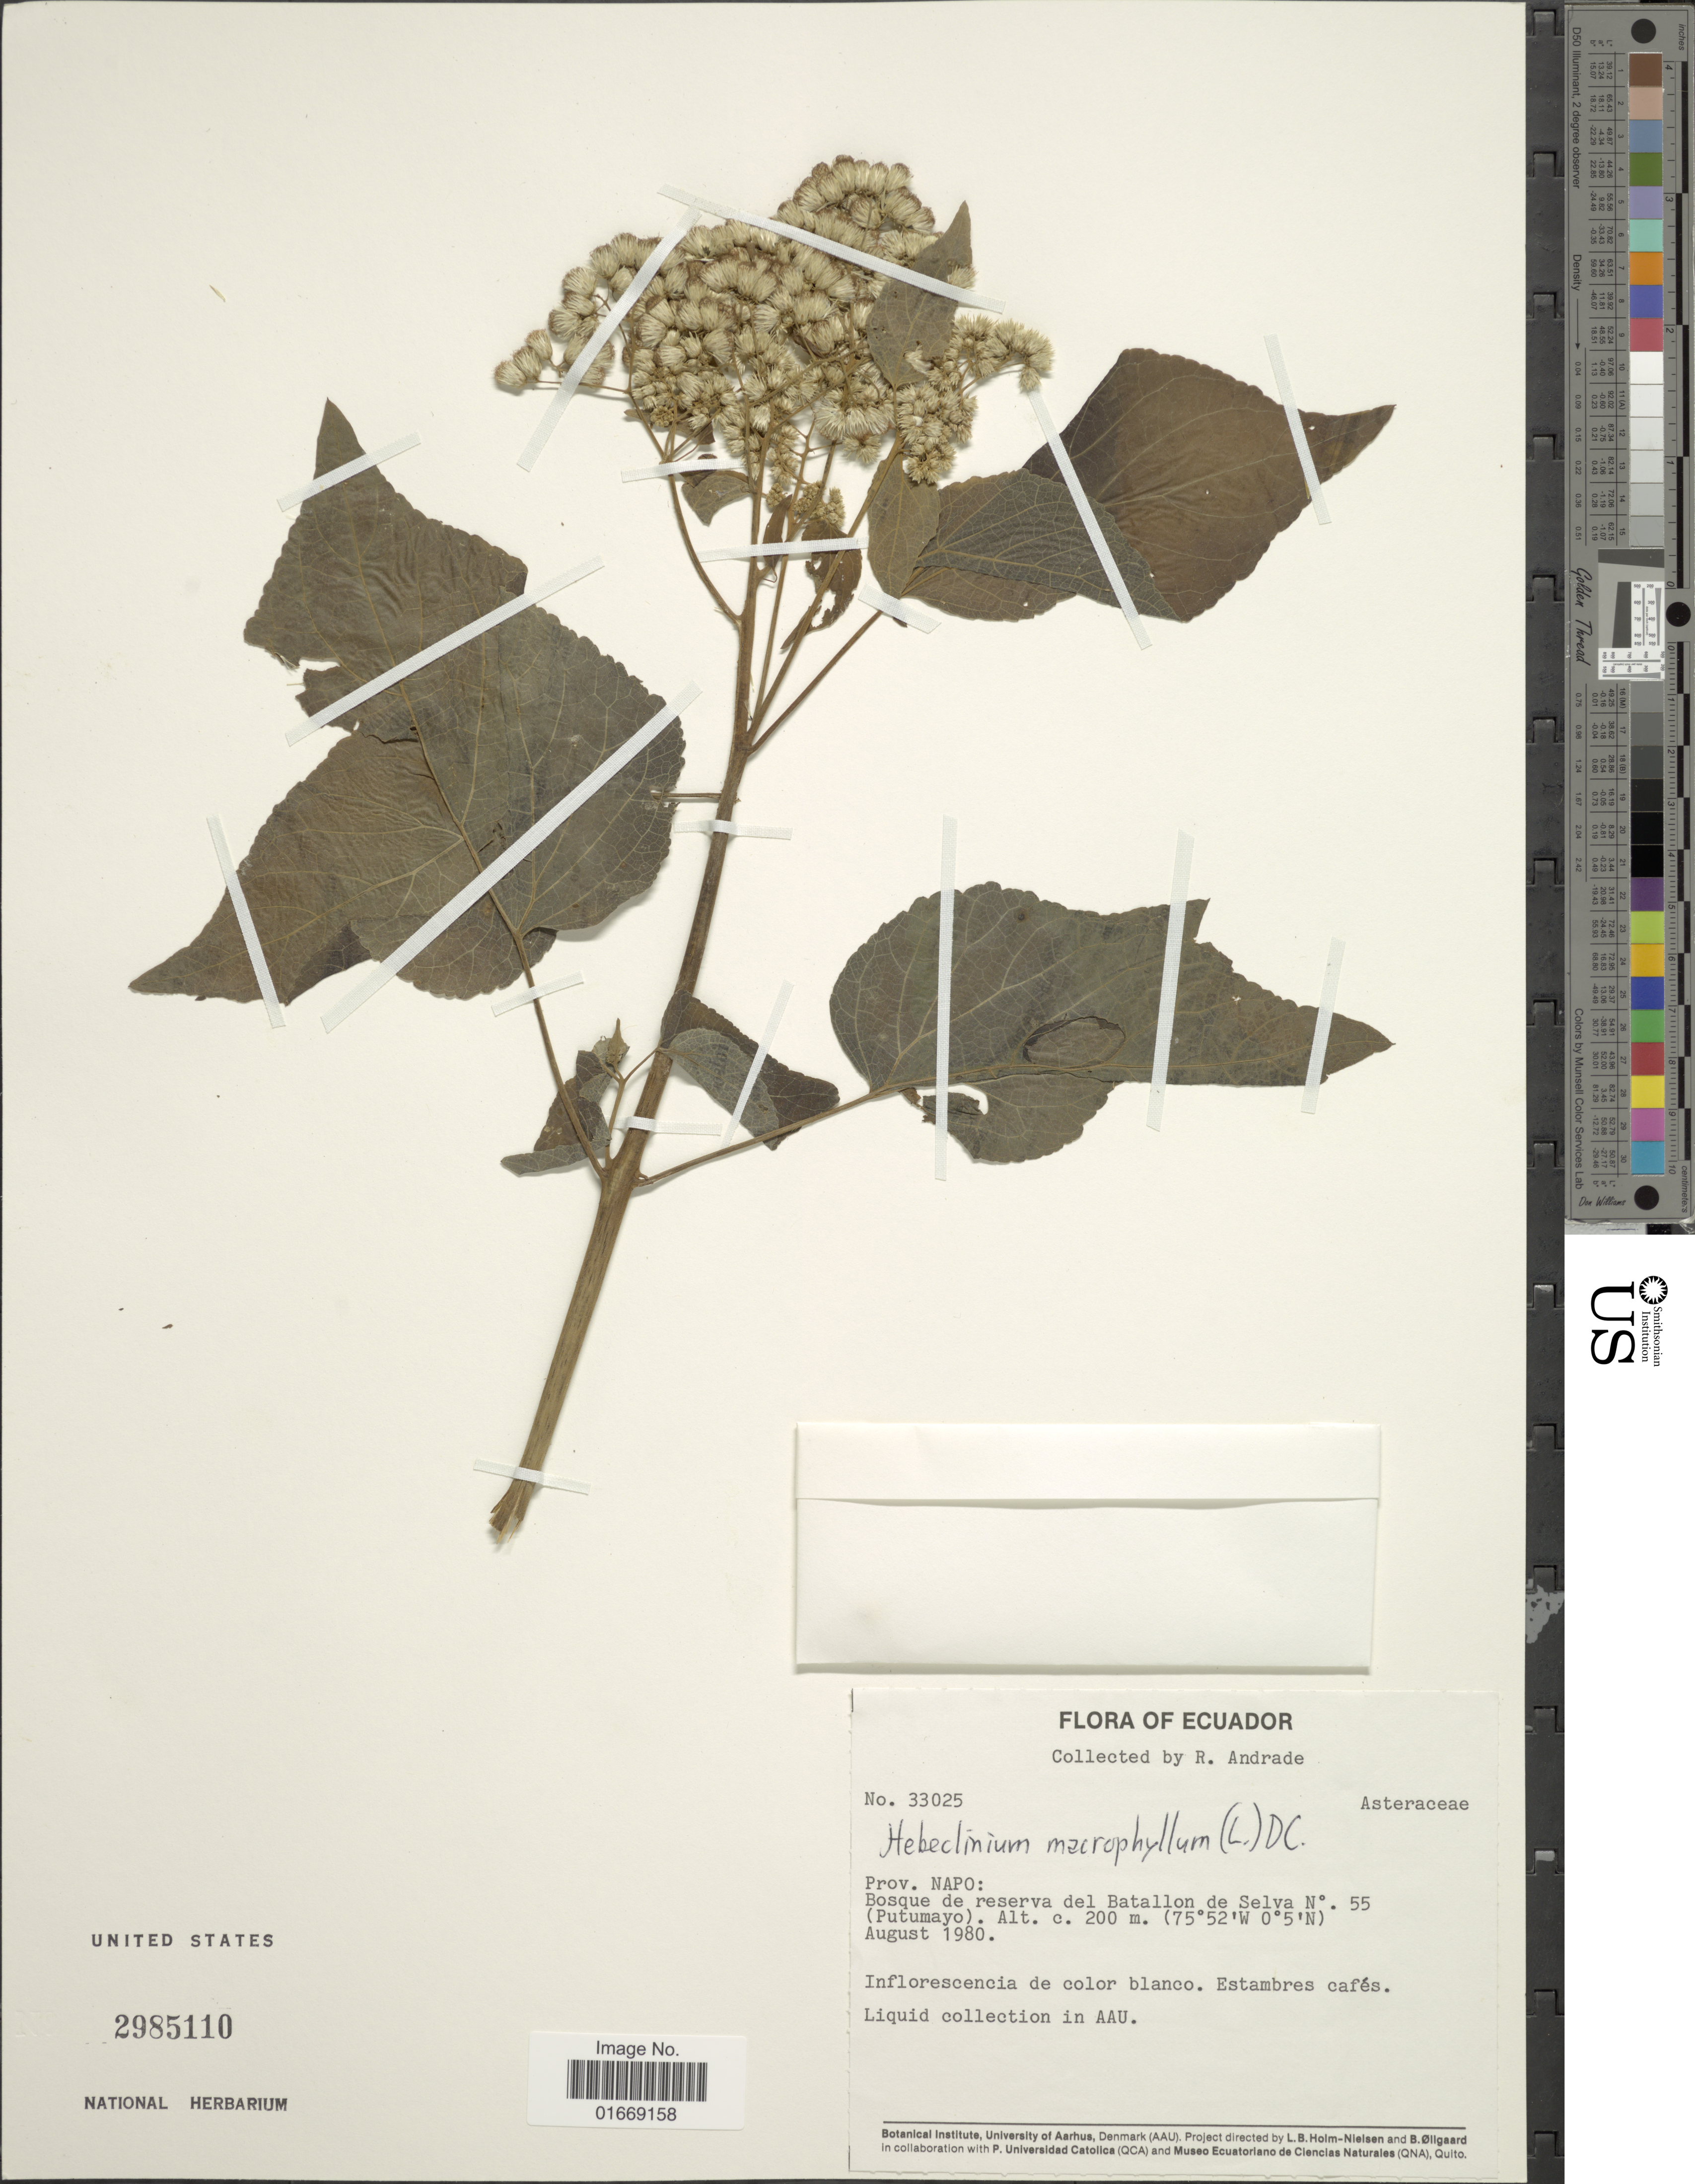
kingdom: Plantae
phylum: Tracheophyta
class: Magnoliopsida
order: Asterales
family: Asteraceae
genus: Hebeclinium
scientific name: Hebeclinium macrophyllum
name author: (L.) DC.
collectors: R. Andrade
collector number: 33025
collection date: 1980-08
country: Ecuador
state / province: Napo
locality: Bosque de reserva del Batallon de Selva No. 55 (Putumayo)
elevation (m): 200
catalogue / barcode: US 2985110